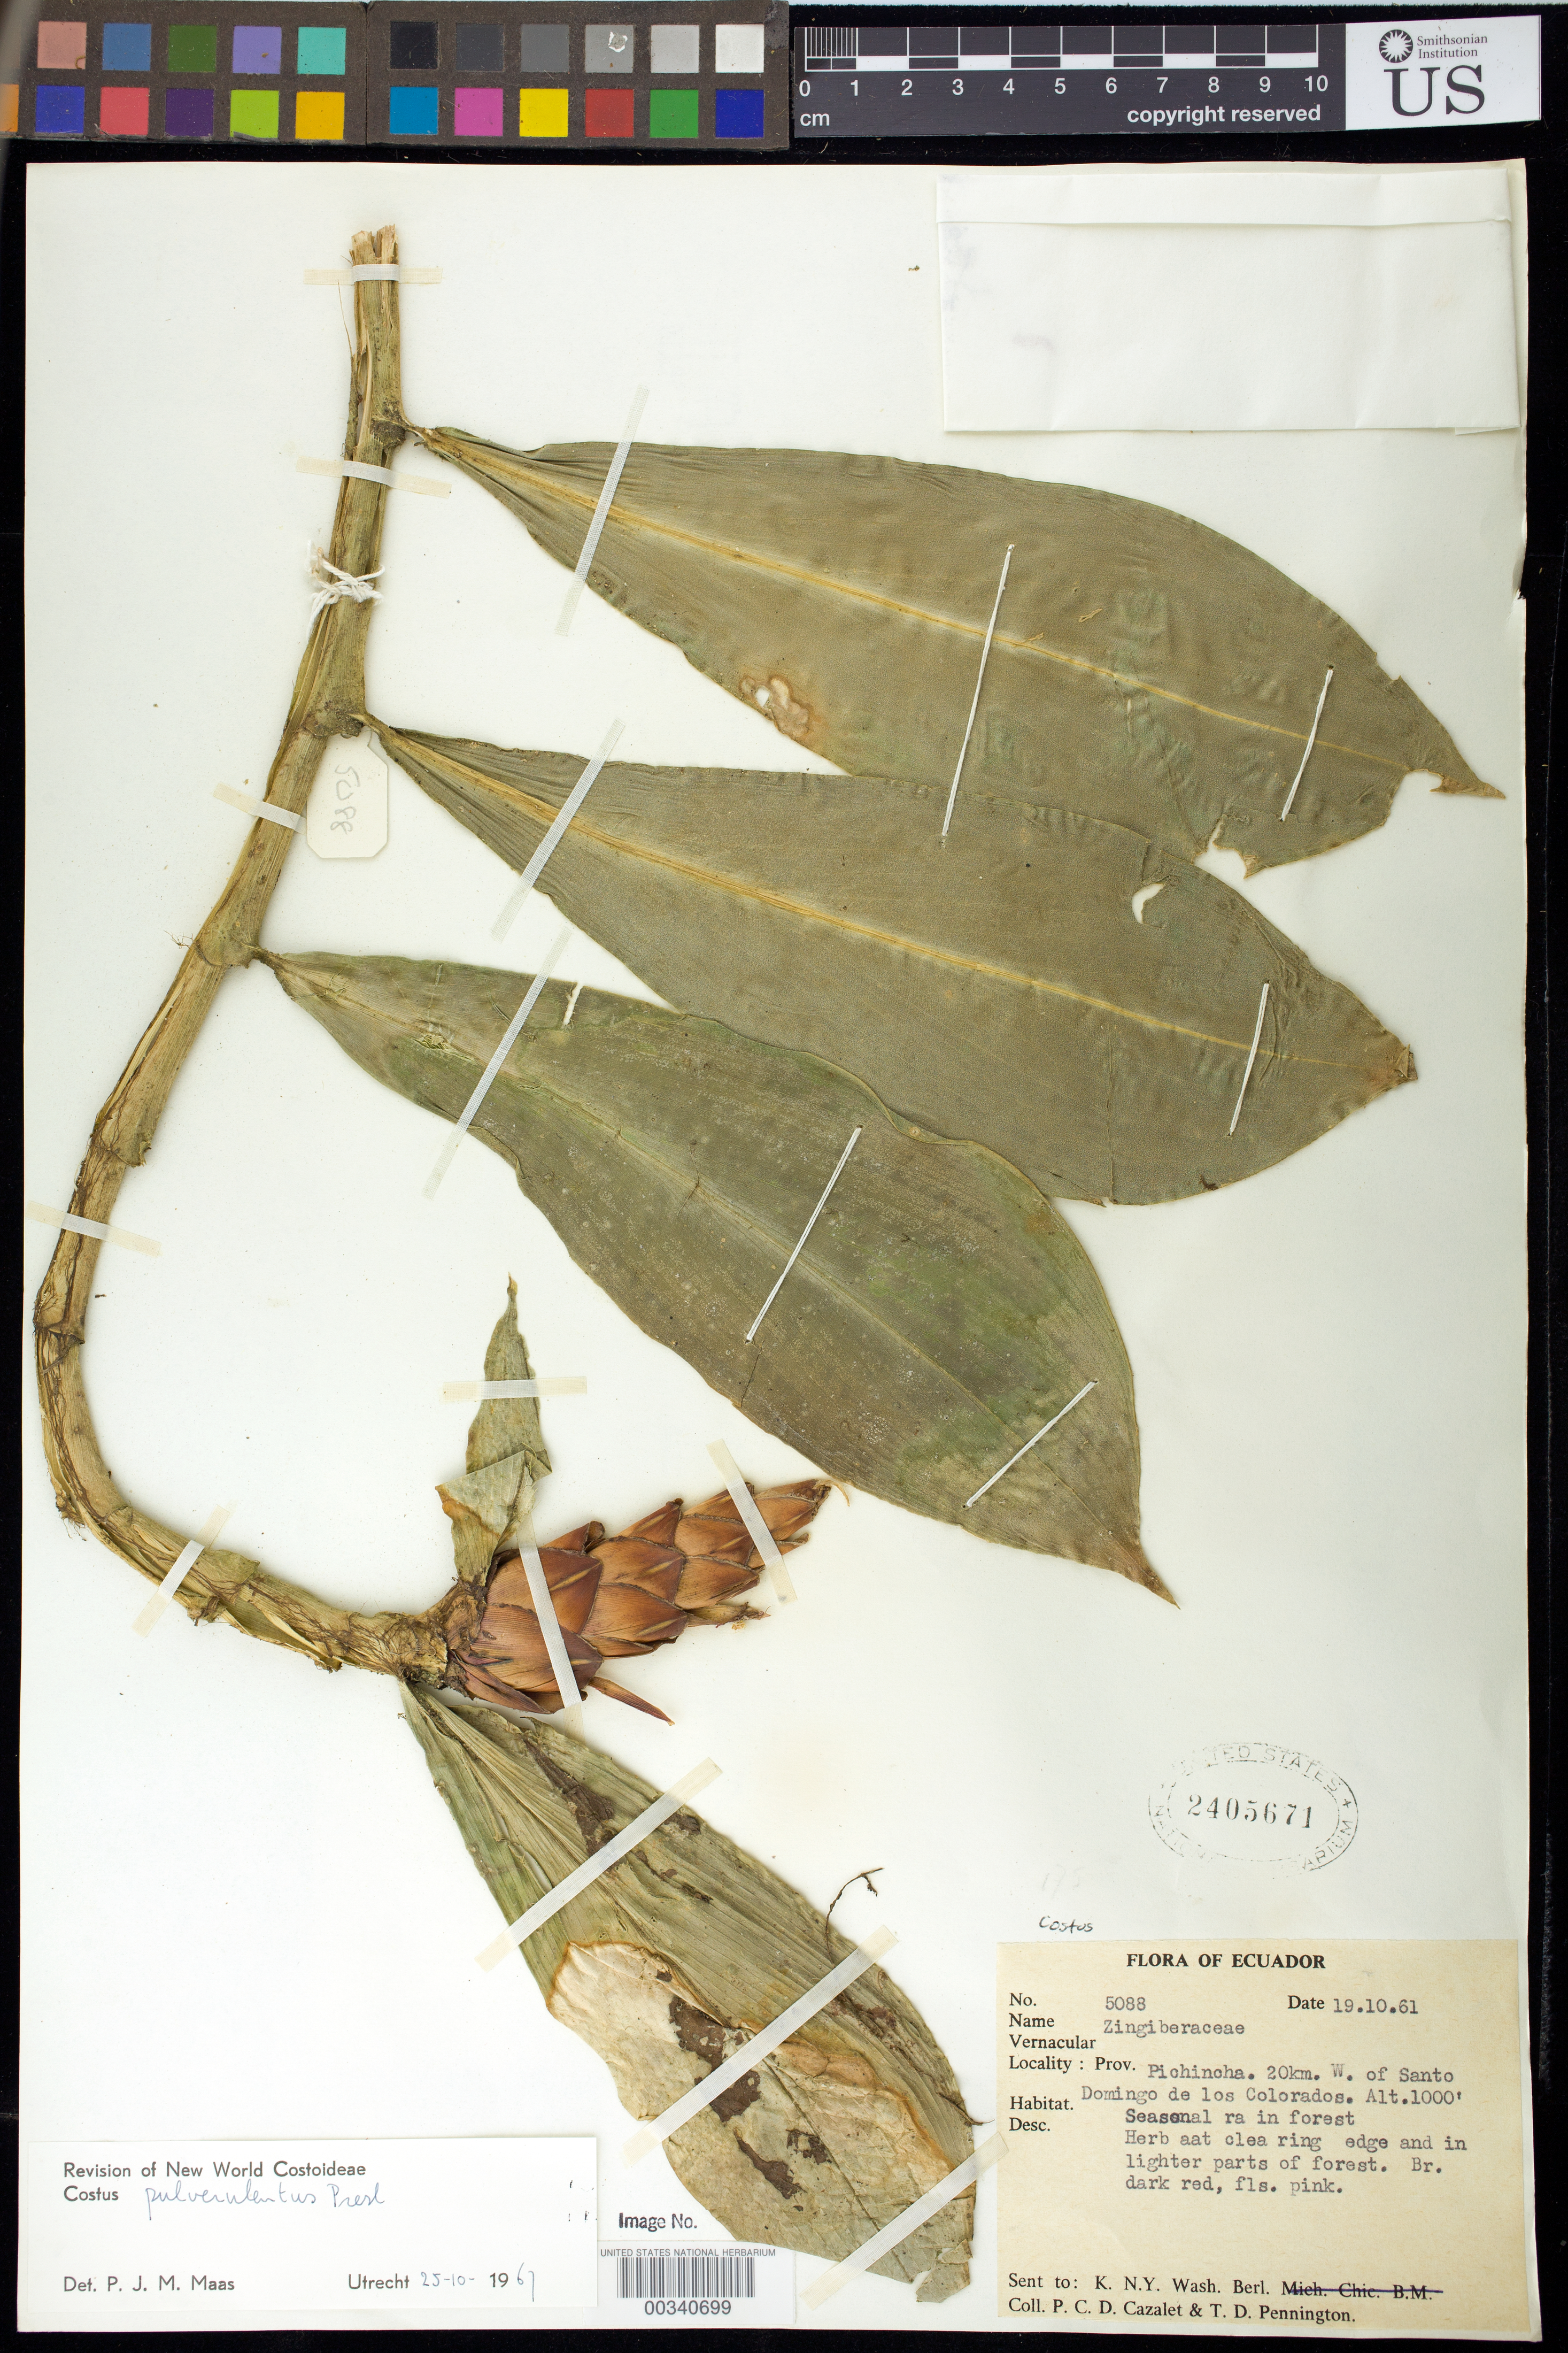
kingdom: Plantae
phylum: Tracheophyta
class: Liliopsida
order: Zingiberales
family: Costaceae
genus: Costus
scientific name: Costus pulverulentus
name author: C. Presl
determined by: Maas, Paul J. M.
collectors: P. Cazalet & T. D. Pennington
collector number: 5088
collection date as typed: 19 Oct 1961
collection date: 1961-10-19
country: Ecuador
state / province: Pichincha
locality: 20 km W of Santo Domingo de los Colorados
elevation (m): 305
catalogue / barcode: US 2405671